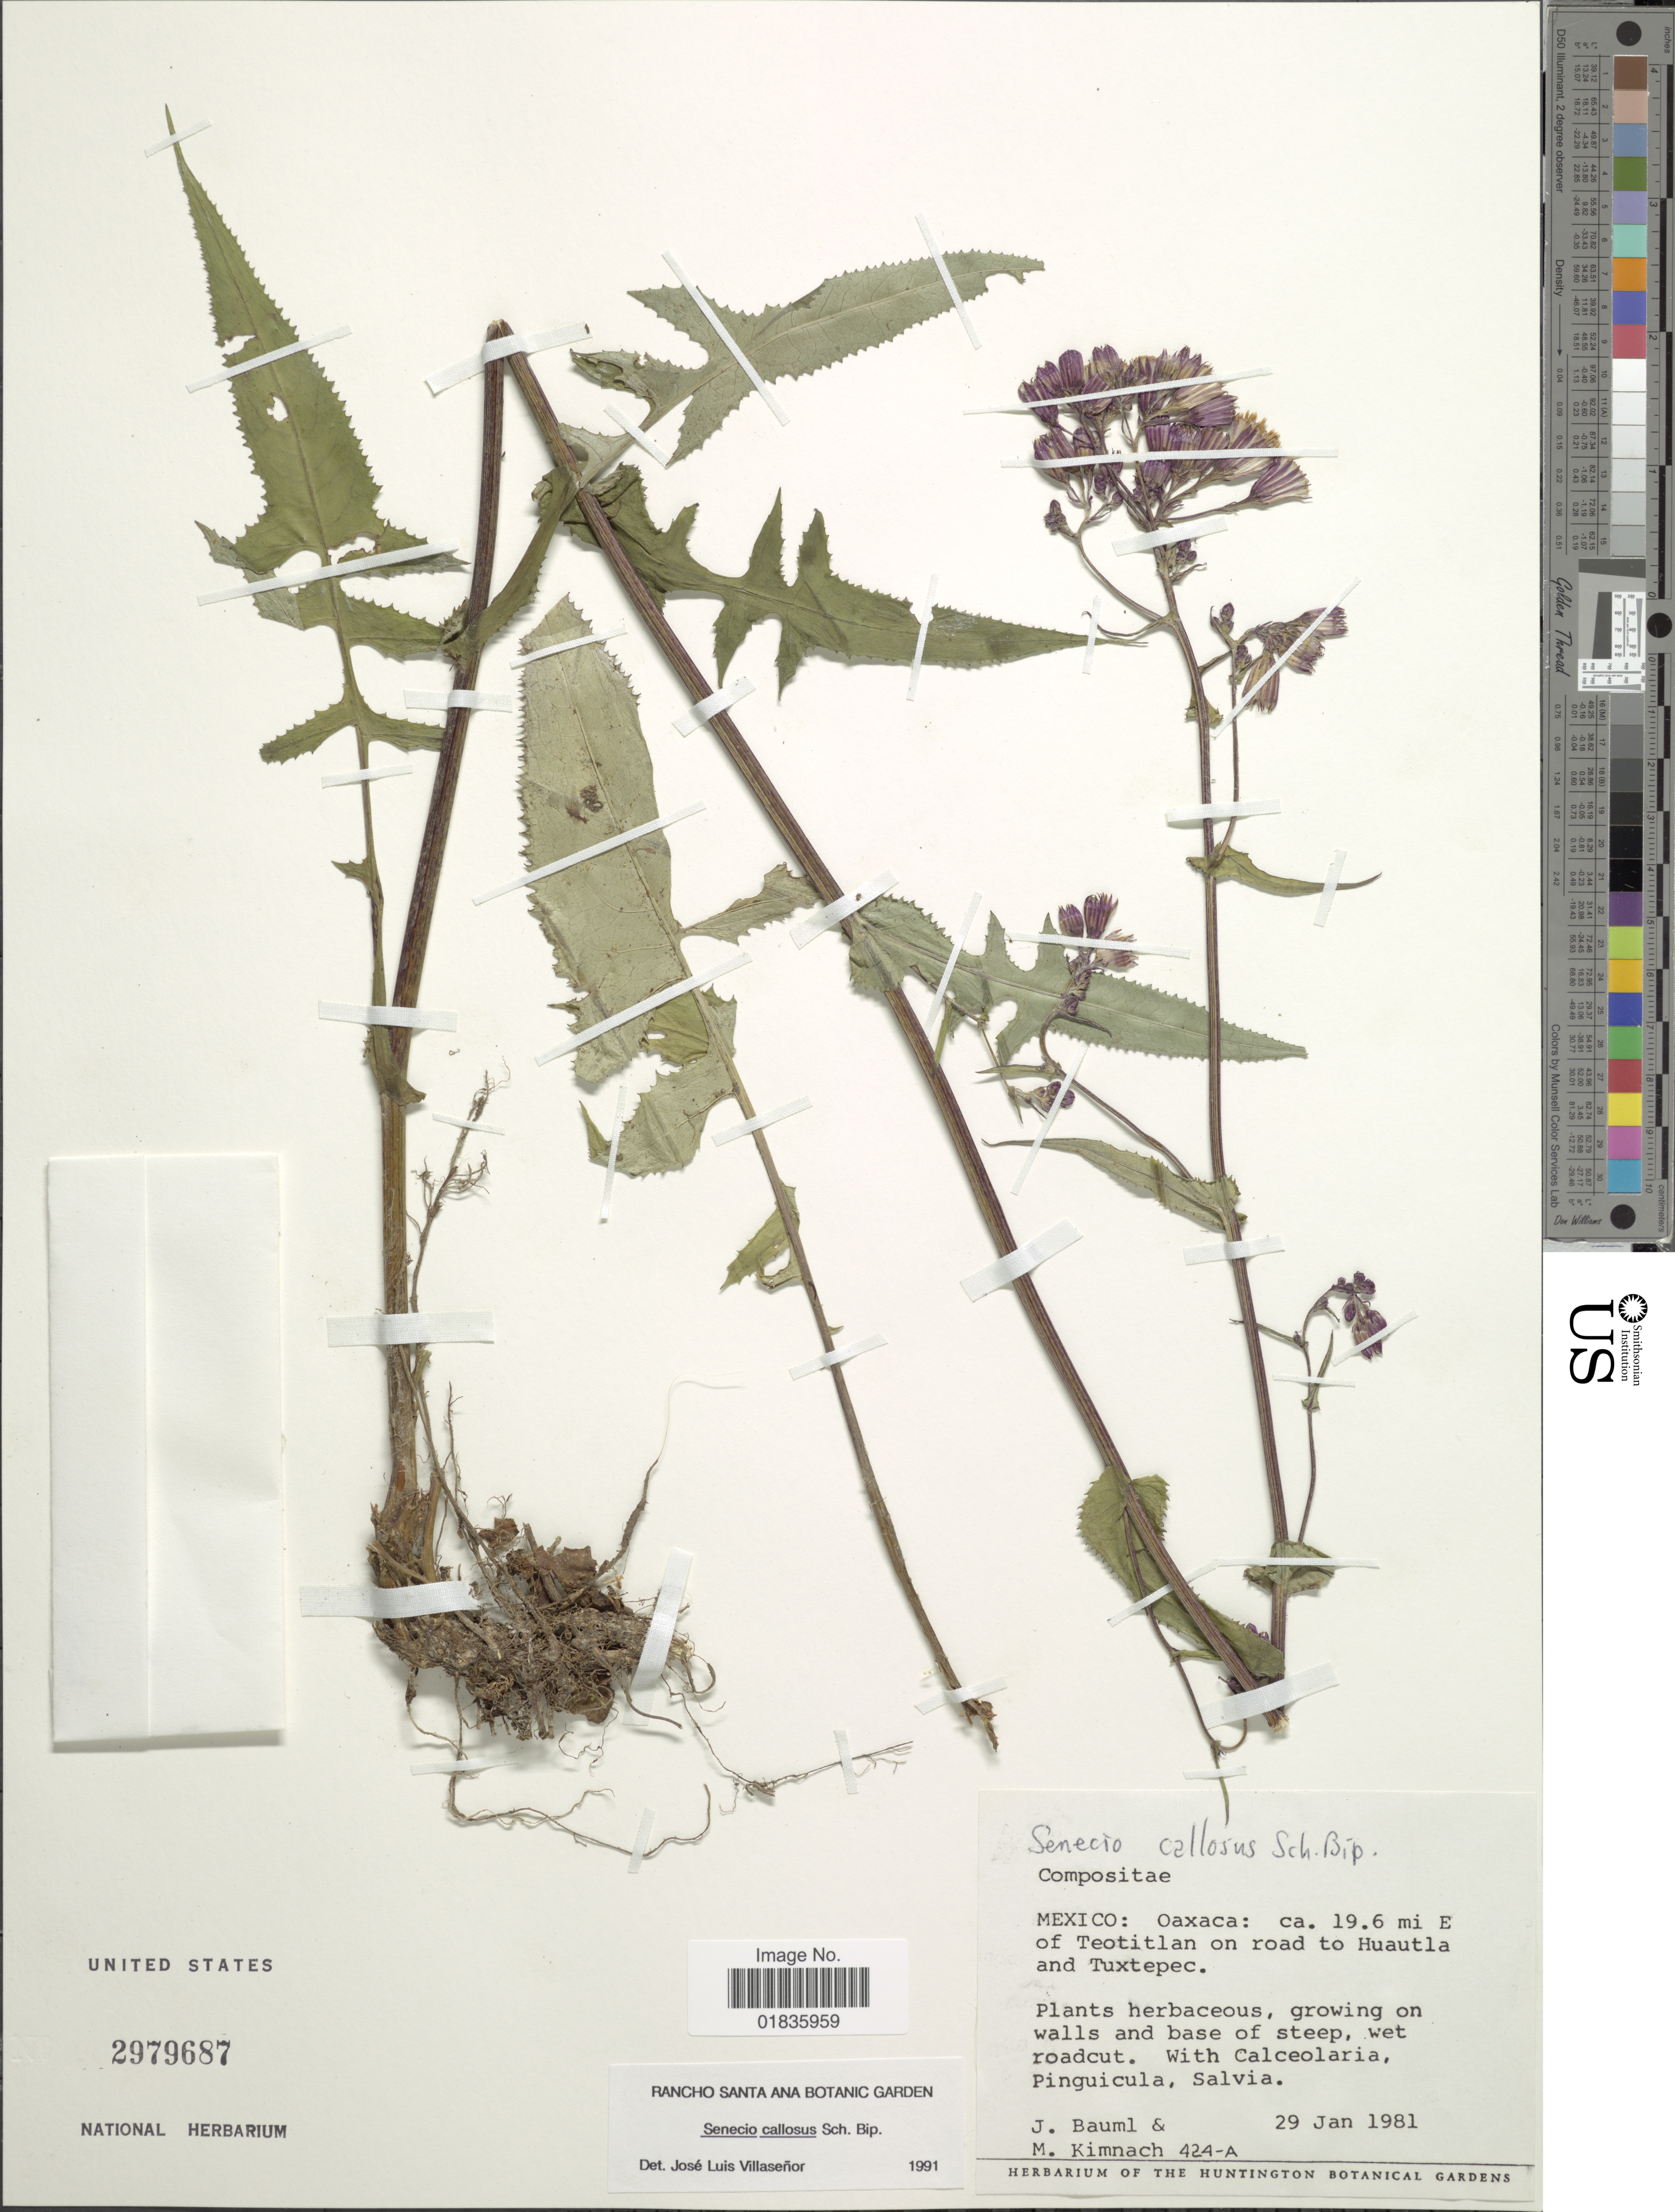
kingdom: Plantae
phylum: Tracheophyta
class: Magnoliopsida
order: Asterales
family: Asteraceae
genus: Senecio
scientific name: Senecio callosus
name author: Sch. Bip.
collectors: J. Bauml & M. W. Kimnach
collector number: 424-A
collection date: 1981-01-29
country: Mexico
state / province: Oaxaca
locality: Ca. 19.6 mi E of Teotitlan on road to Huatla and Tuxtepec.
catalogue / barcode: US 2979687